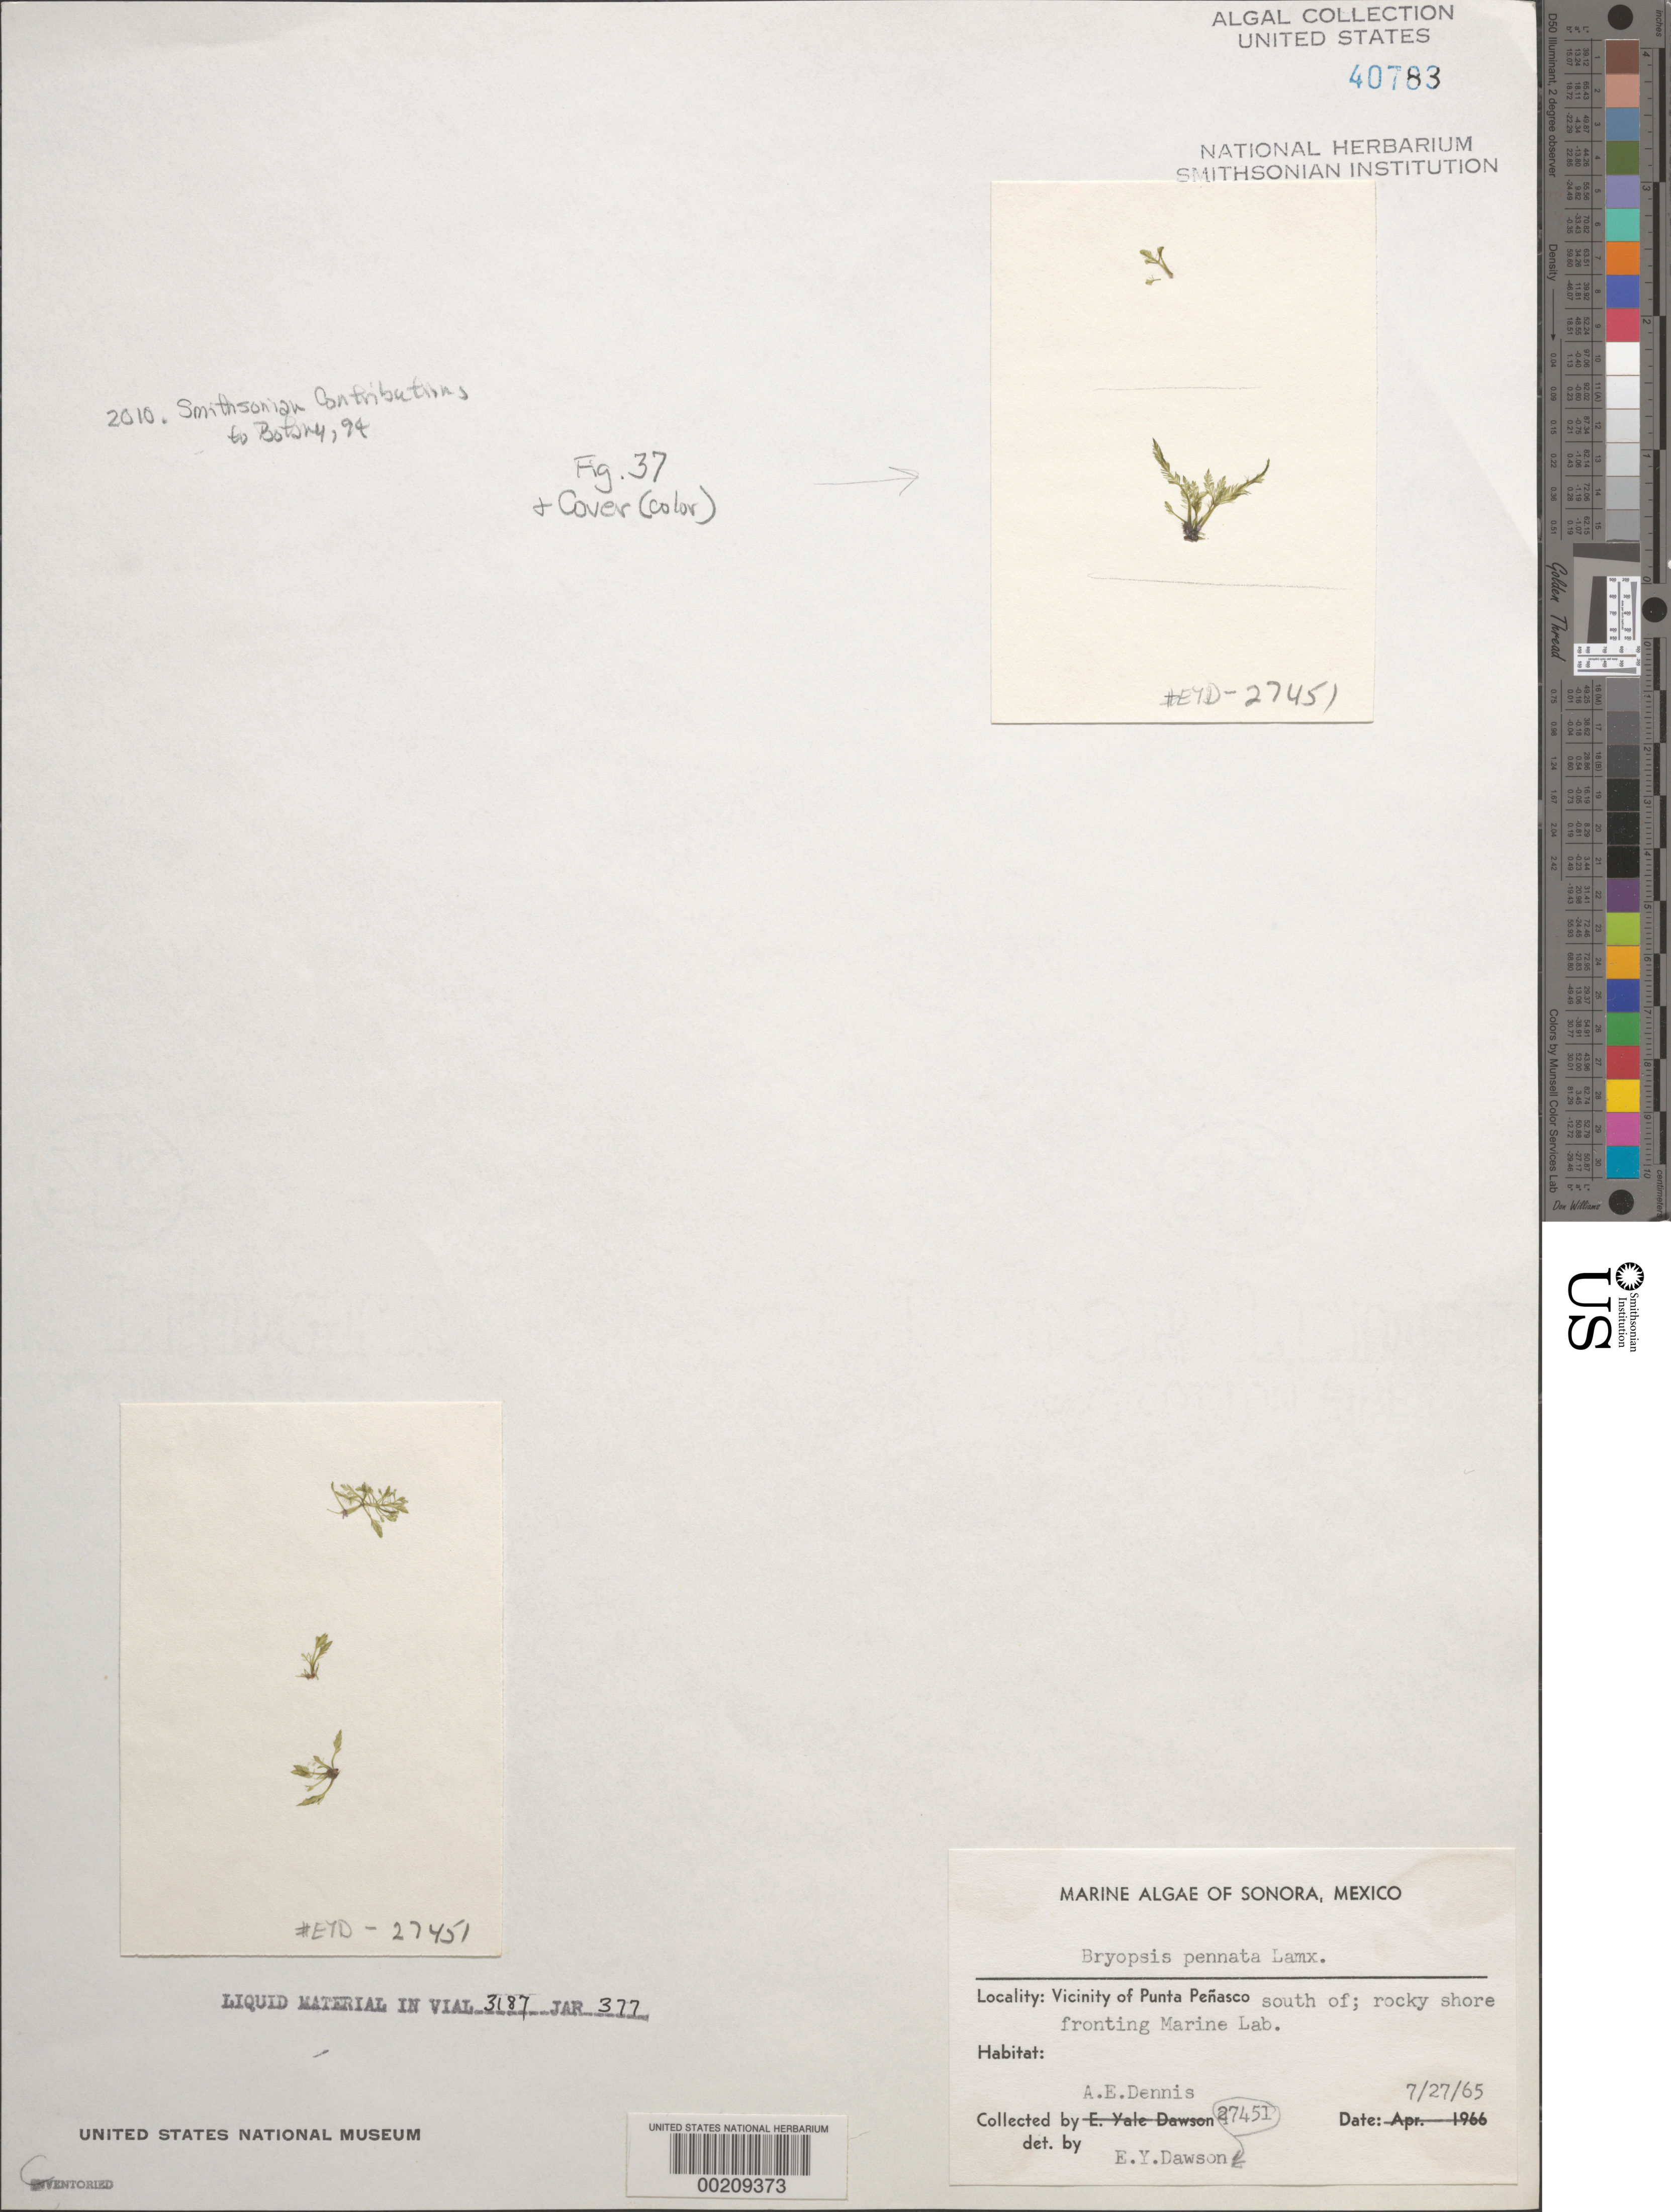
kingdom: Plantae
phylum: Chlorophyta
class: Ulvophyceae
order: Bryopsidales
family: Bryopsidaceae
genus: Bryopsis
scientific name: Bryopsis pennata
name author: J.V.Lamouroux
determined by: Dawson, E. Y.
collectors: A. Dennis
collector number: EYD 27451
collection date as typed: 27 Jul 1965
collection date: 1965-07-27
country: Mexico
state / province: Sonora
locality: Marine laboratory shore, south of Punta Penasco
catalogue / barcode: US 40783